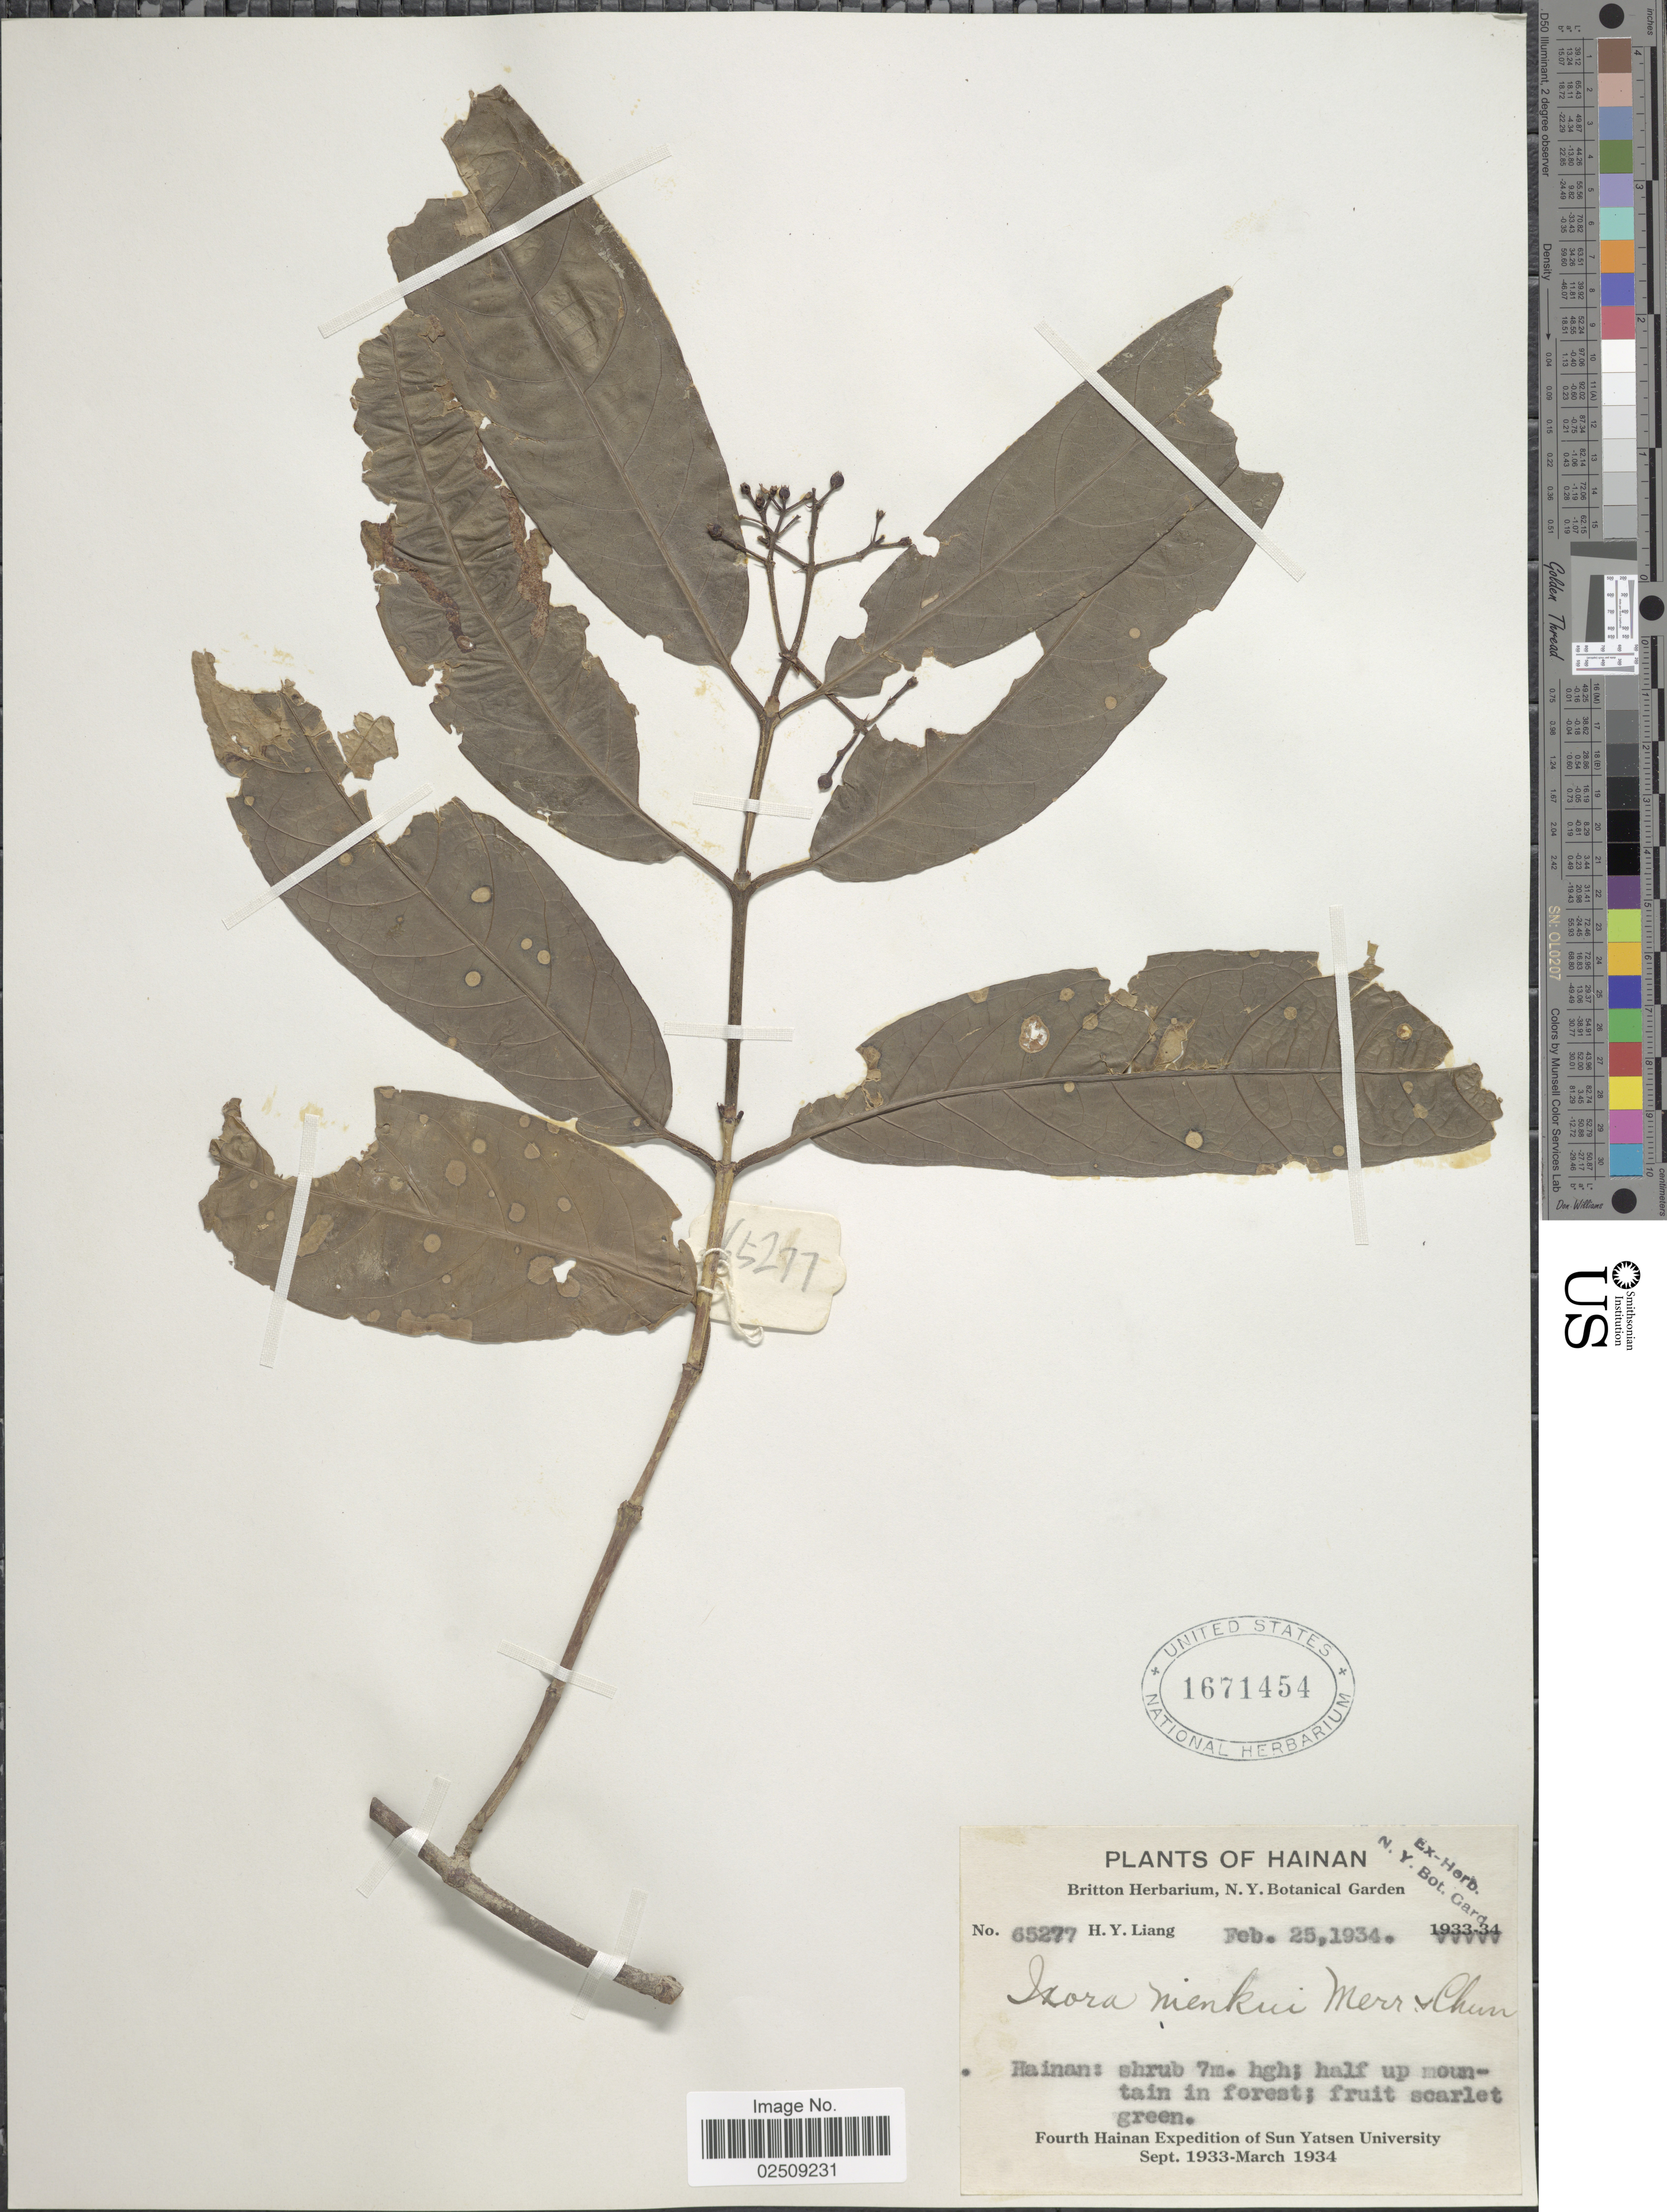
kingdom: Plantae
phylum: Tracheophyta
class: Magnoliopsida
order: Gentianales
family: Rubiaceae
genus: Ixora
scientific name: Ixora nienkui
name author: Merr. & Chun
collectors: H. Y. Liang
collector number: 65277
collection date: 1934-02-25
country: China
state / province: Hainan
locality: Half up mountain in forest.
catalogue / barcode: US 1671454